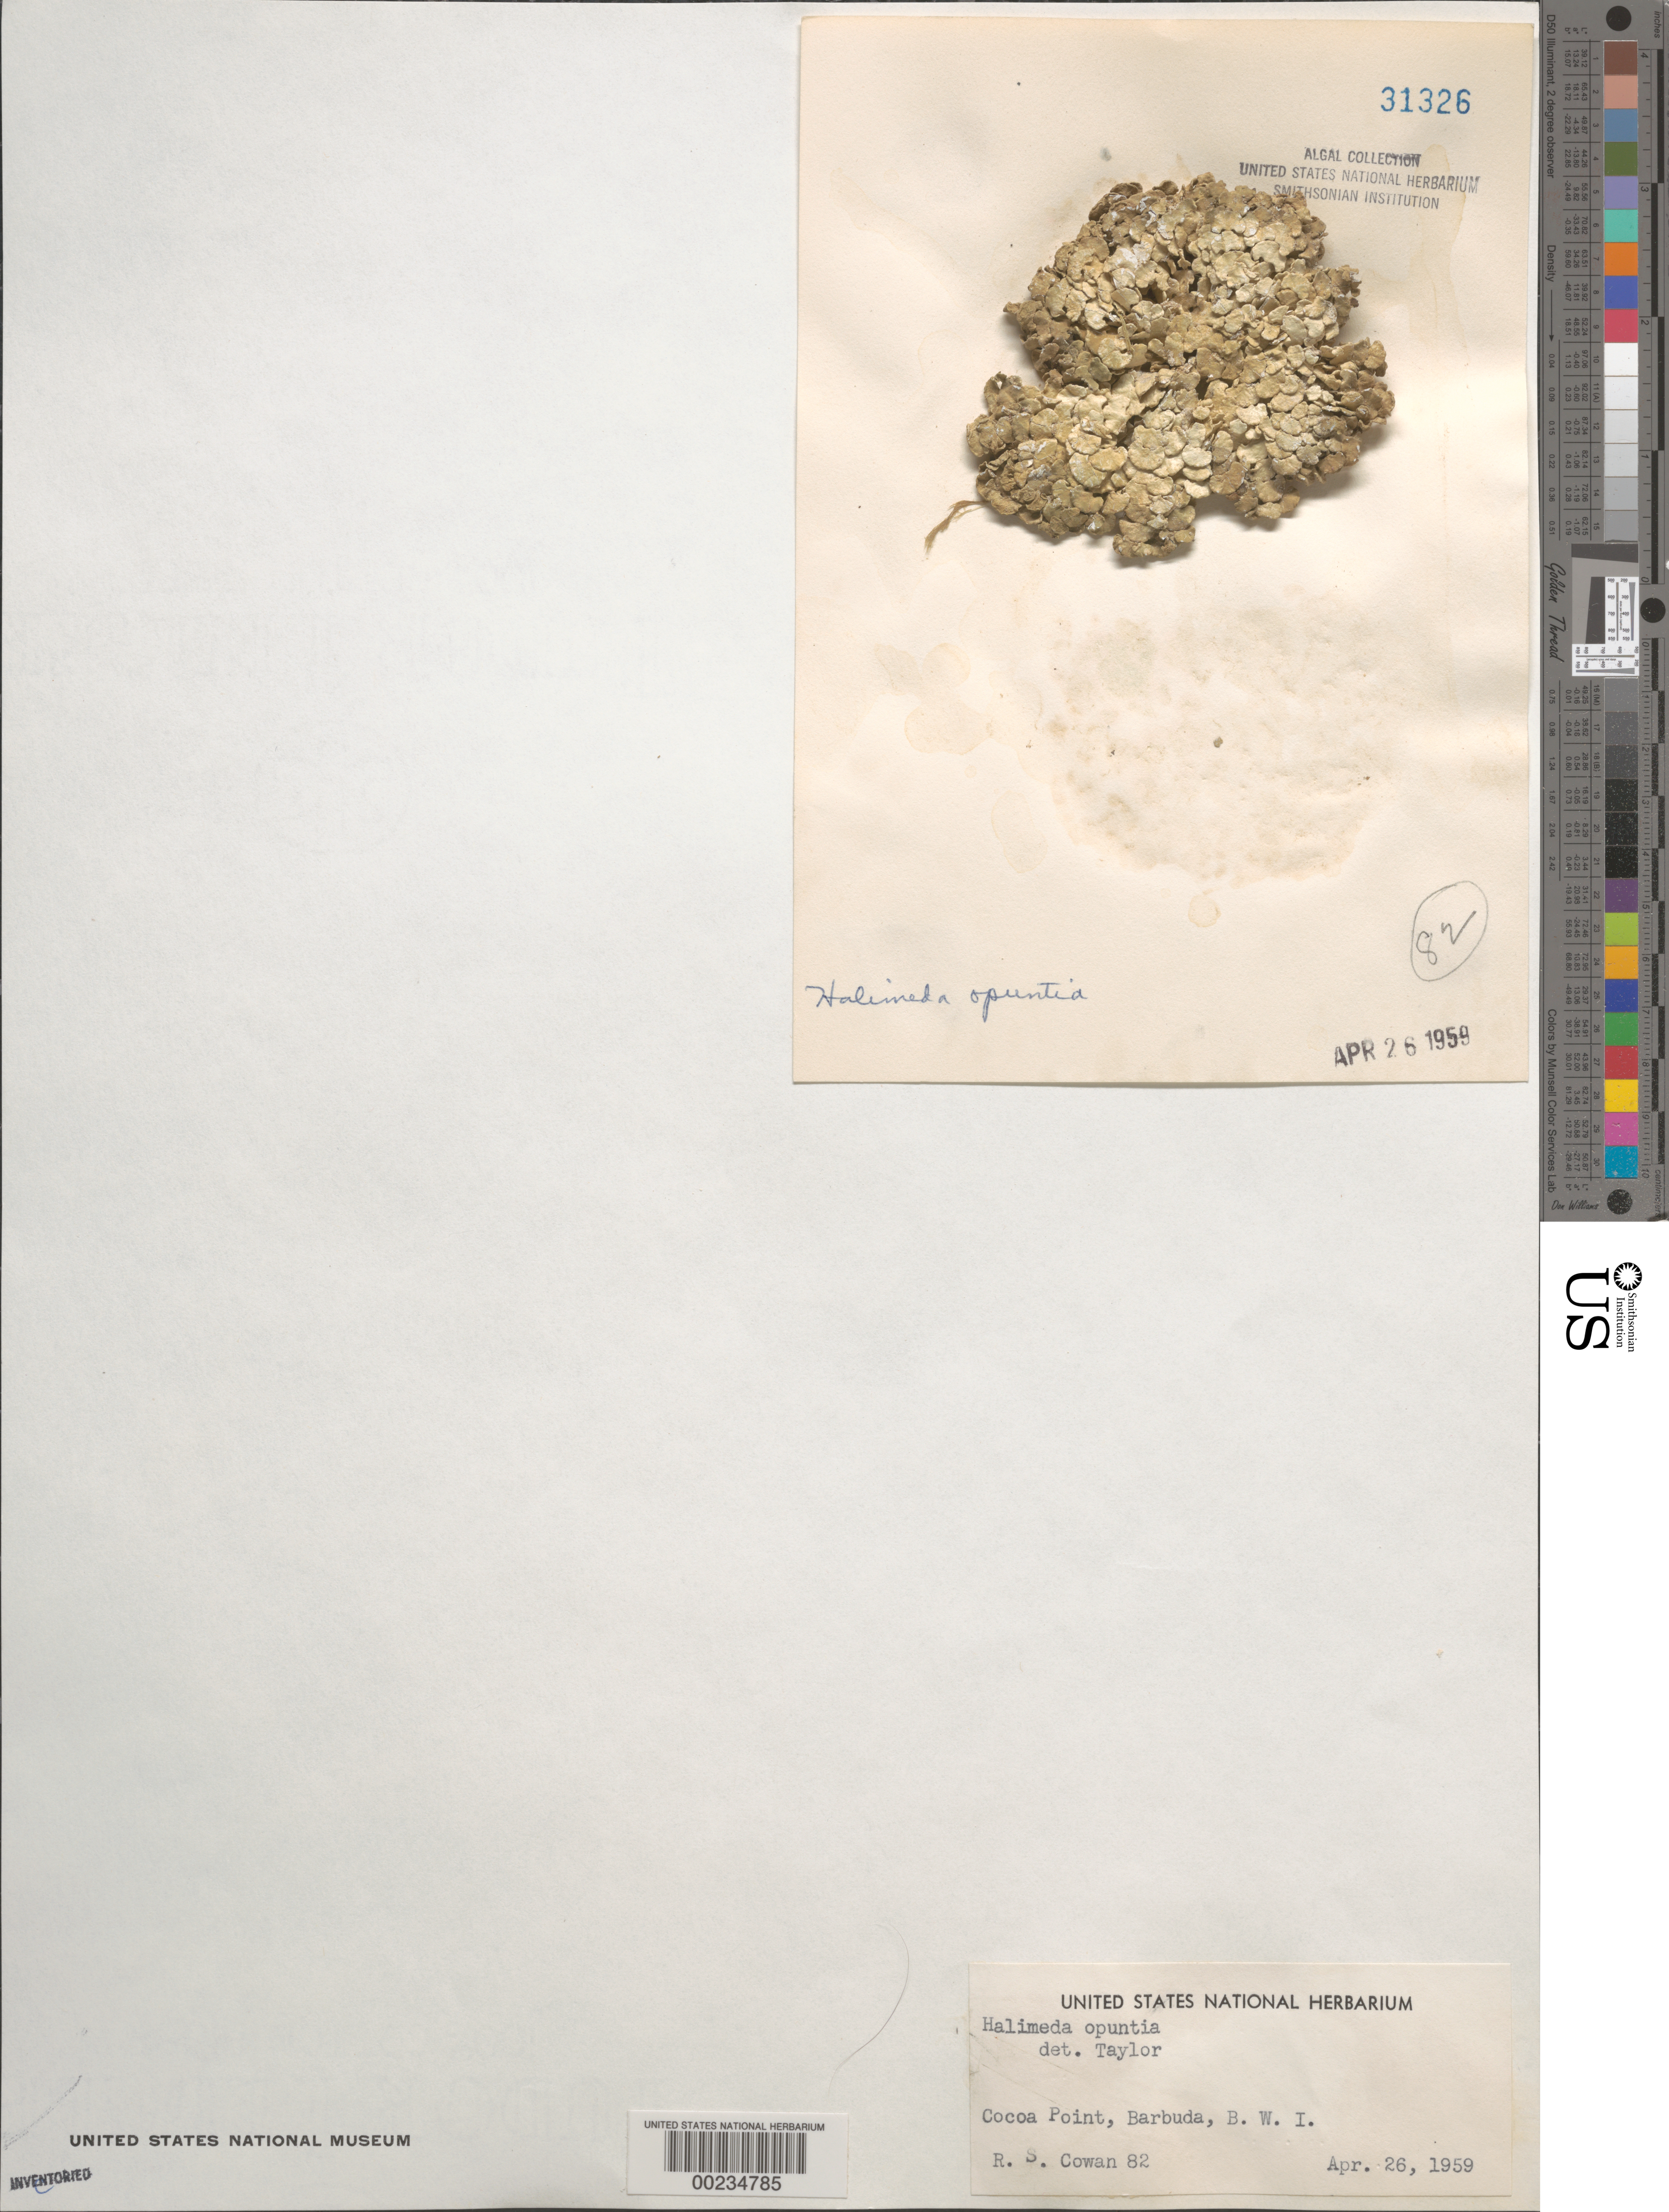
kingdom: Plantae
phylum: Chlorophyta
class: Ulvophyceae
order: Bryopsidales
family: Halimedaceae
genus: Halimeda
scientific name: Halimeda opuntia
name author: (L.) J.V.Lamouroux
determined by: Taylor, William R.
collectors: R. S. Cowan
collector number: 82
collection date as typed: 26 Apr 1959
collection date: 1959-04-26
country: Antigua and Barbuda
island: Barbuda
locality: Cocoa Point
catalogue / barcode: US 31326